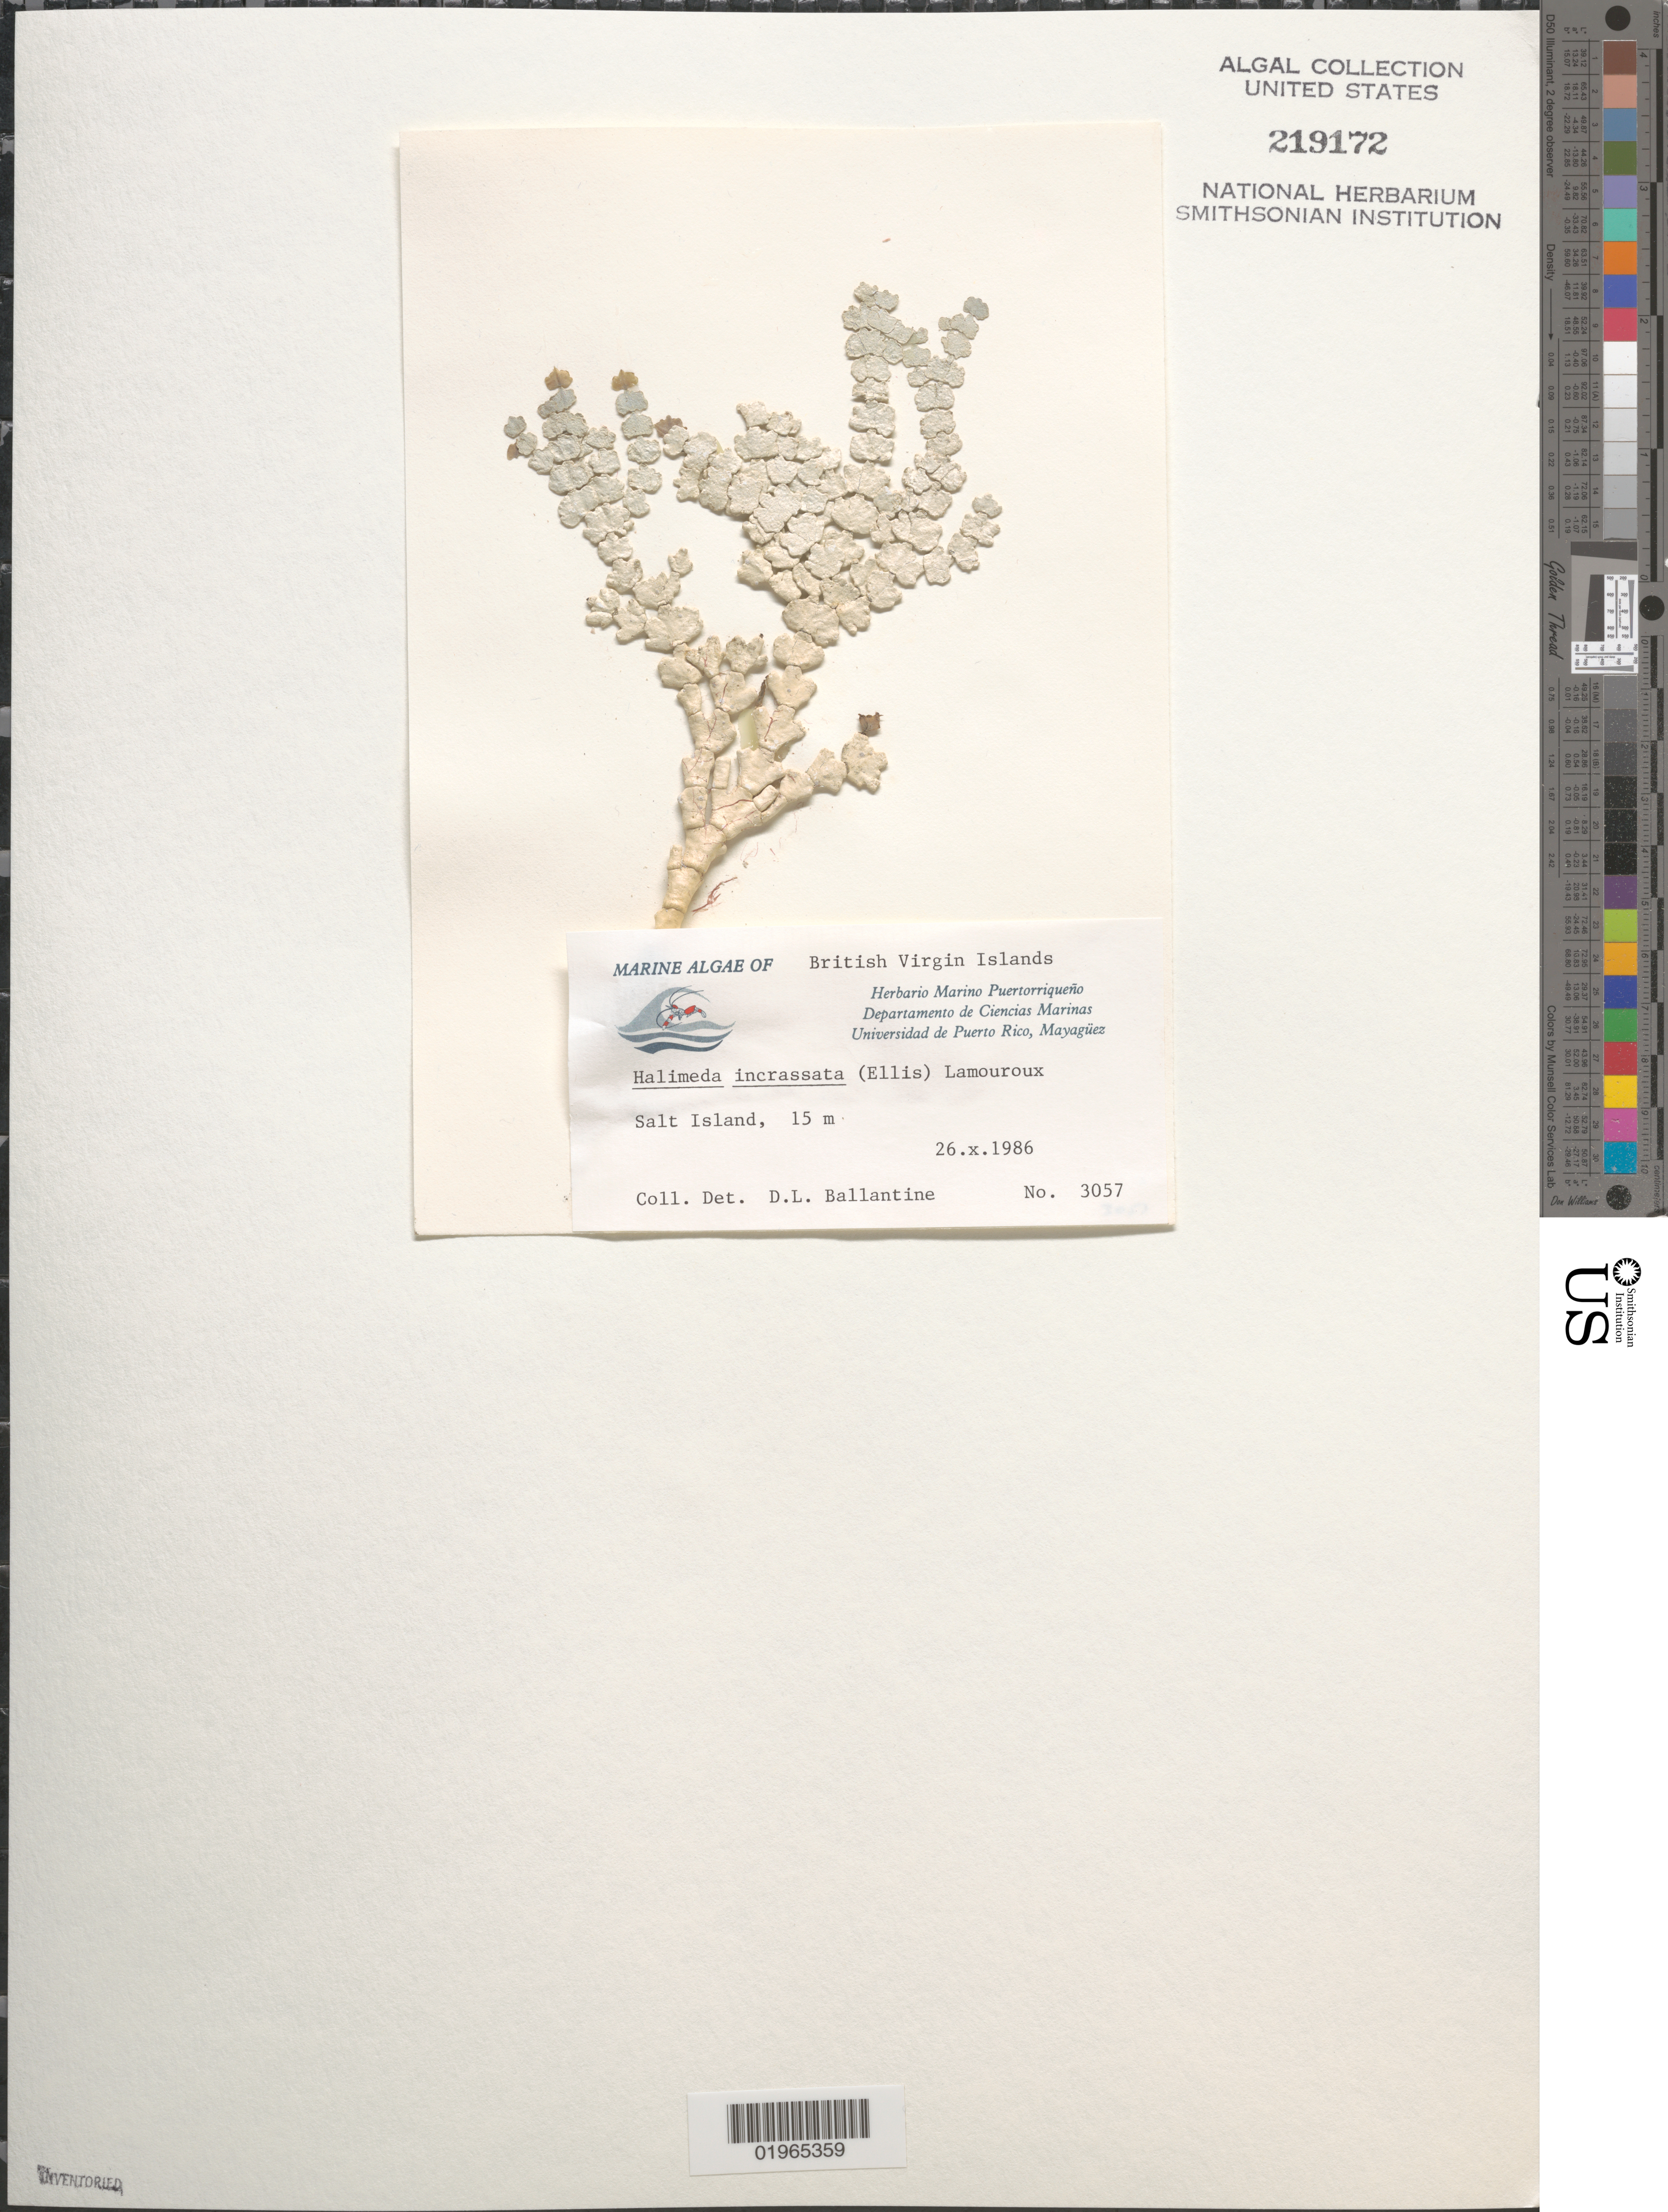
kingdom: Plantae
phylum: Chlorophyta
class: Ulvophyceae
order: Bryopsidales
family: Halimedaceae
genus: Halimeda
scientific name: Halimeda incrassata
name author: (J. Ellis) J.V.Lamouroux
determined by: Ballantine, D. L.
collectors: D.L. Ballantine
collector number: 3057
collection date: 1986-10-26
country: British Virgin Islands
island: Salt Island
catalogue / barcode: US 219172